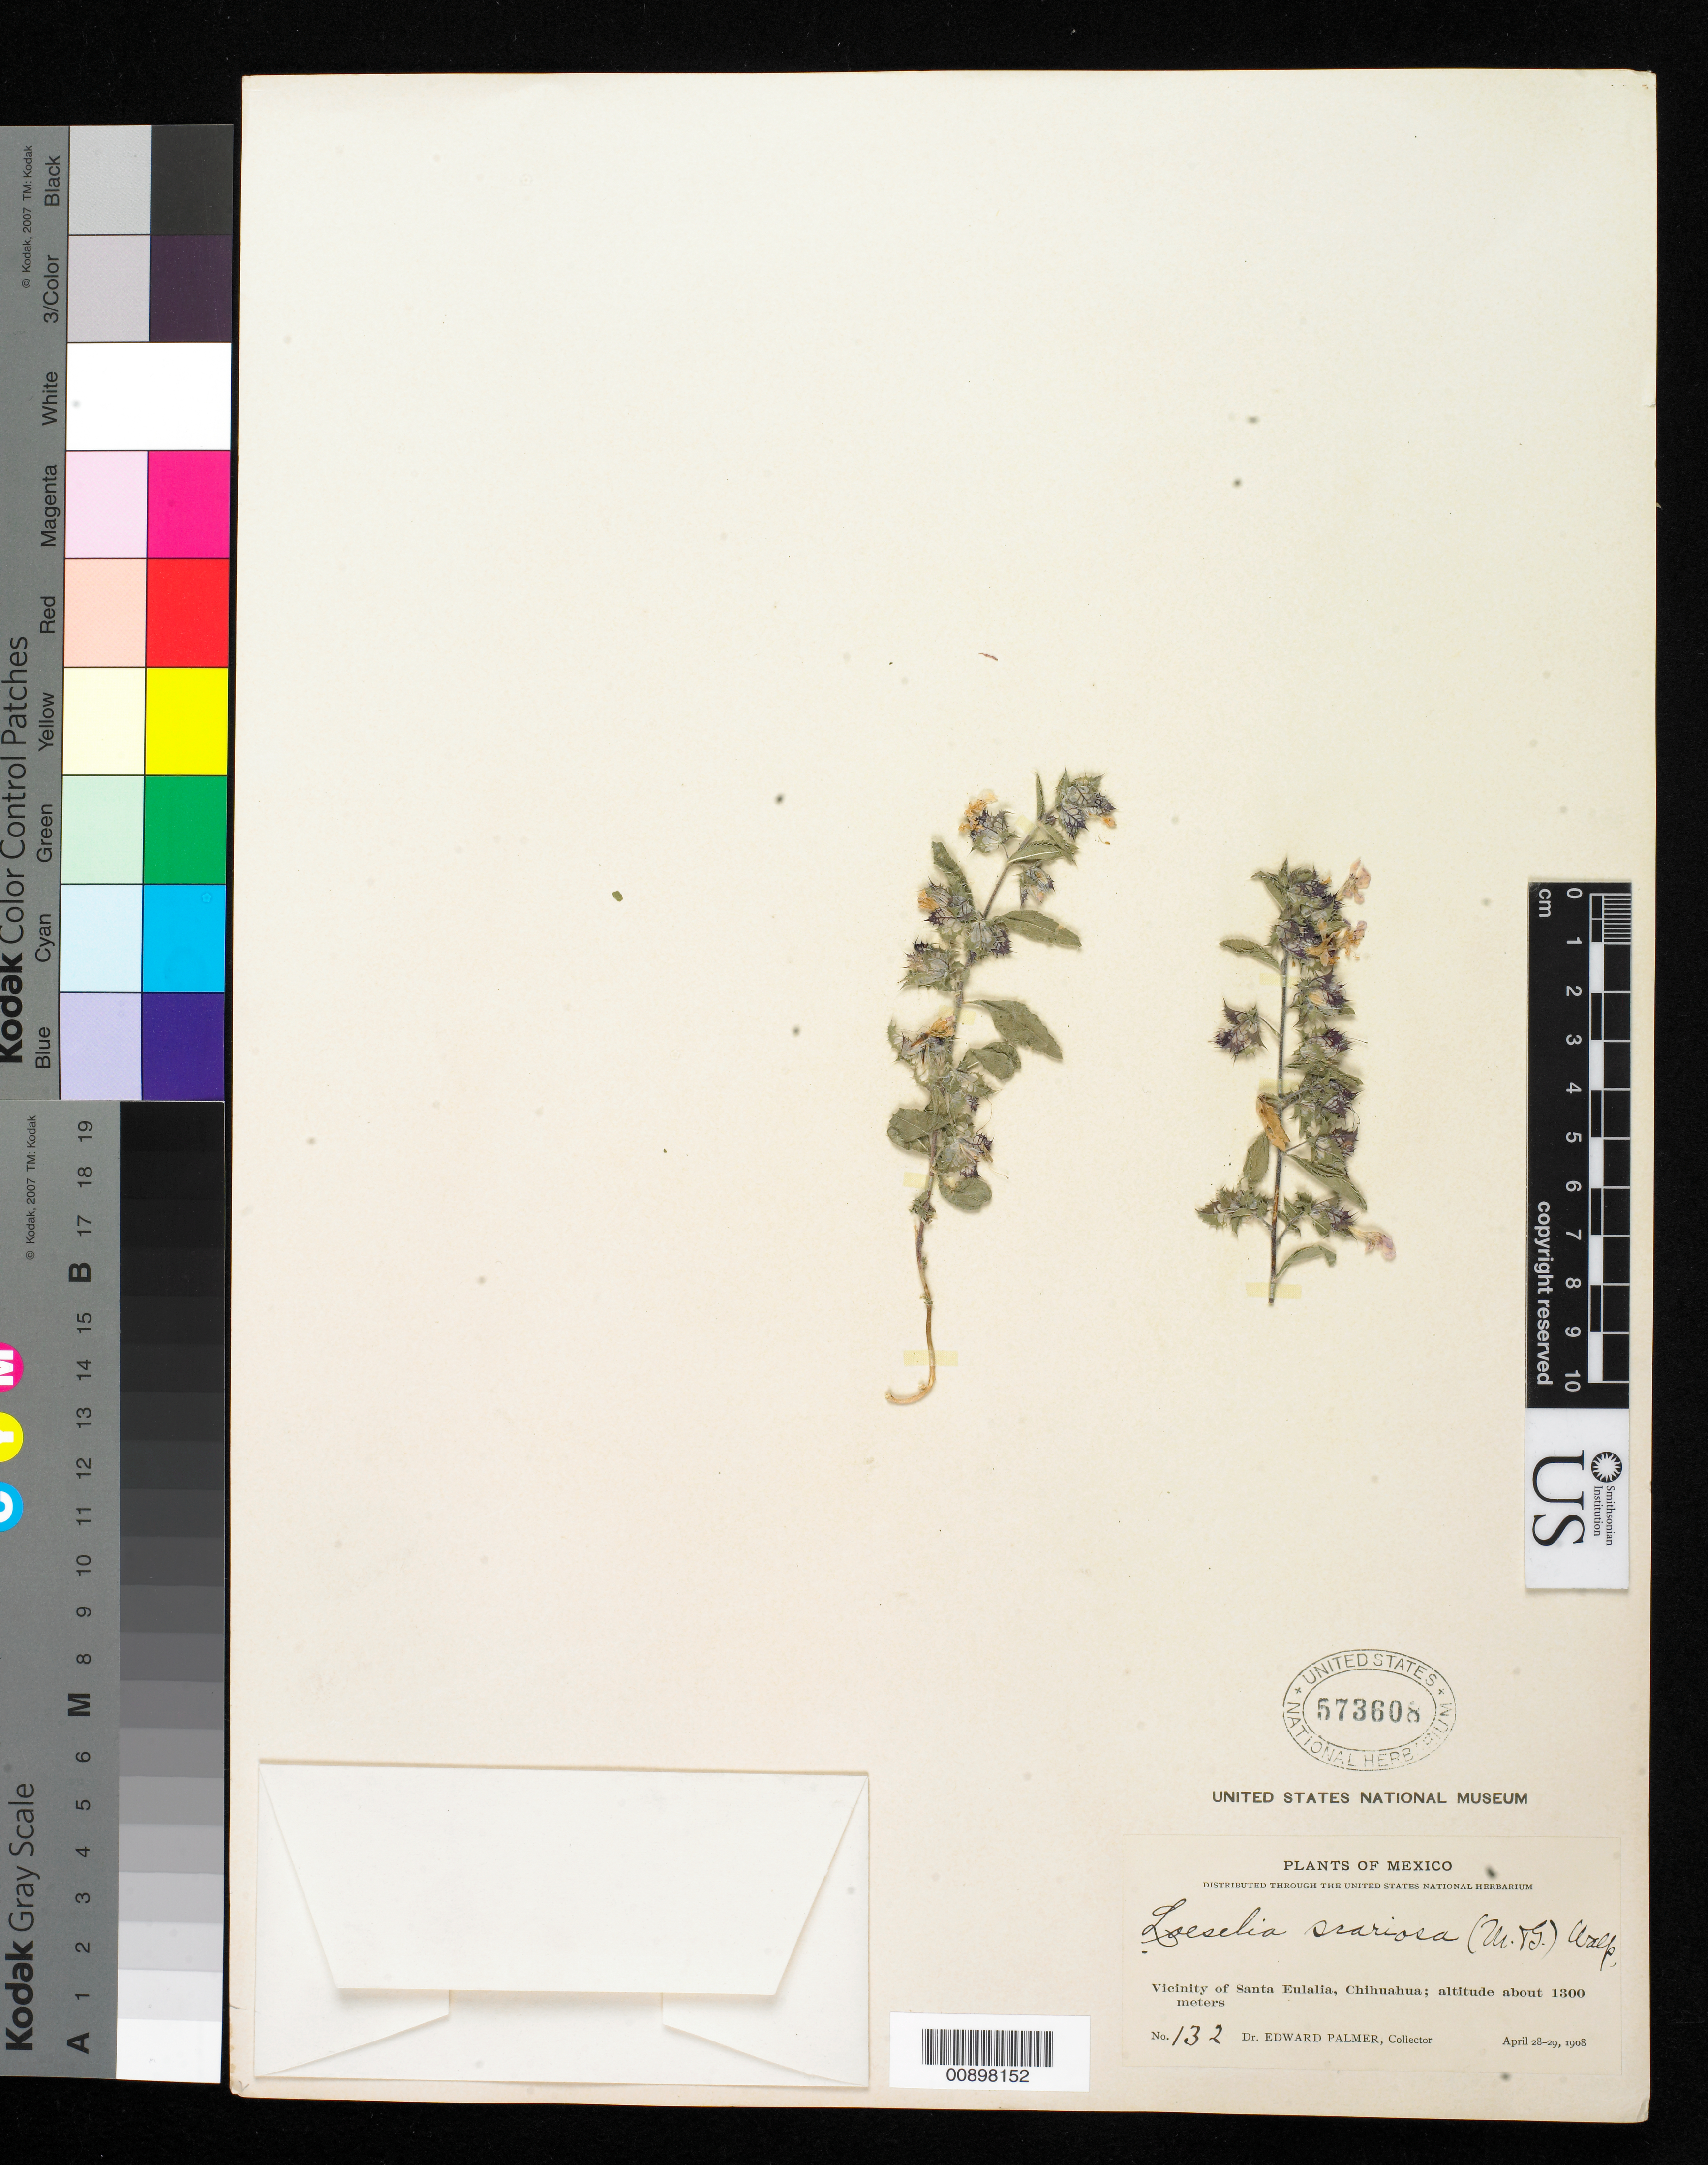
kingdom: Plantae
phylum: Tracheophyta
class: Magnoliopsida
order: Ericales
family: Polemoniaceae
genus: Loeselia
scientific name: Loeselia scariosa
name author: (M. Martens) Walp.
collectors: E. Palmer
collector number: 132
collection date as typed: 28 Apr 1908 to 29 Apr 1908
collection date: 1908-04-28/1908-04-29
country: Mexico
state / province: Chihuahua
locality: Vicinity of Santa Eulalia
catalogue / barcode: US 573608